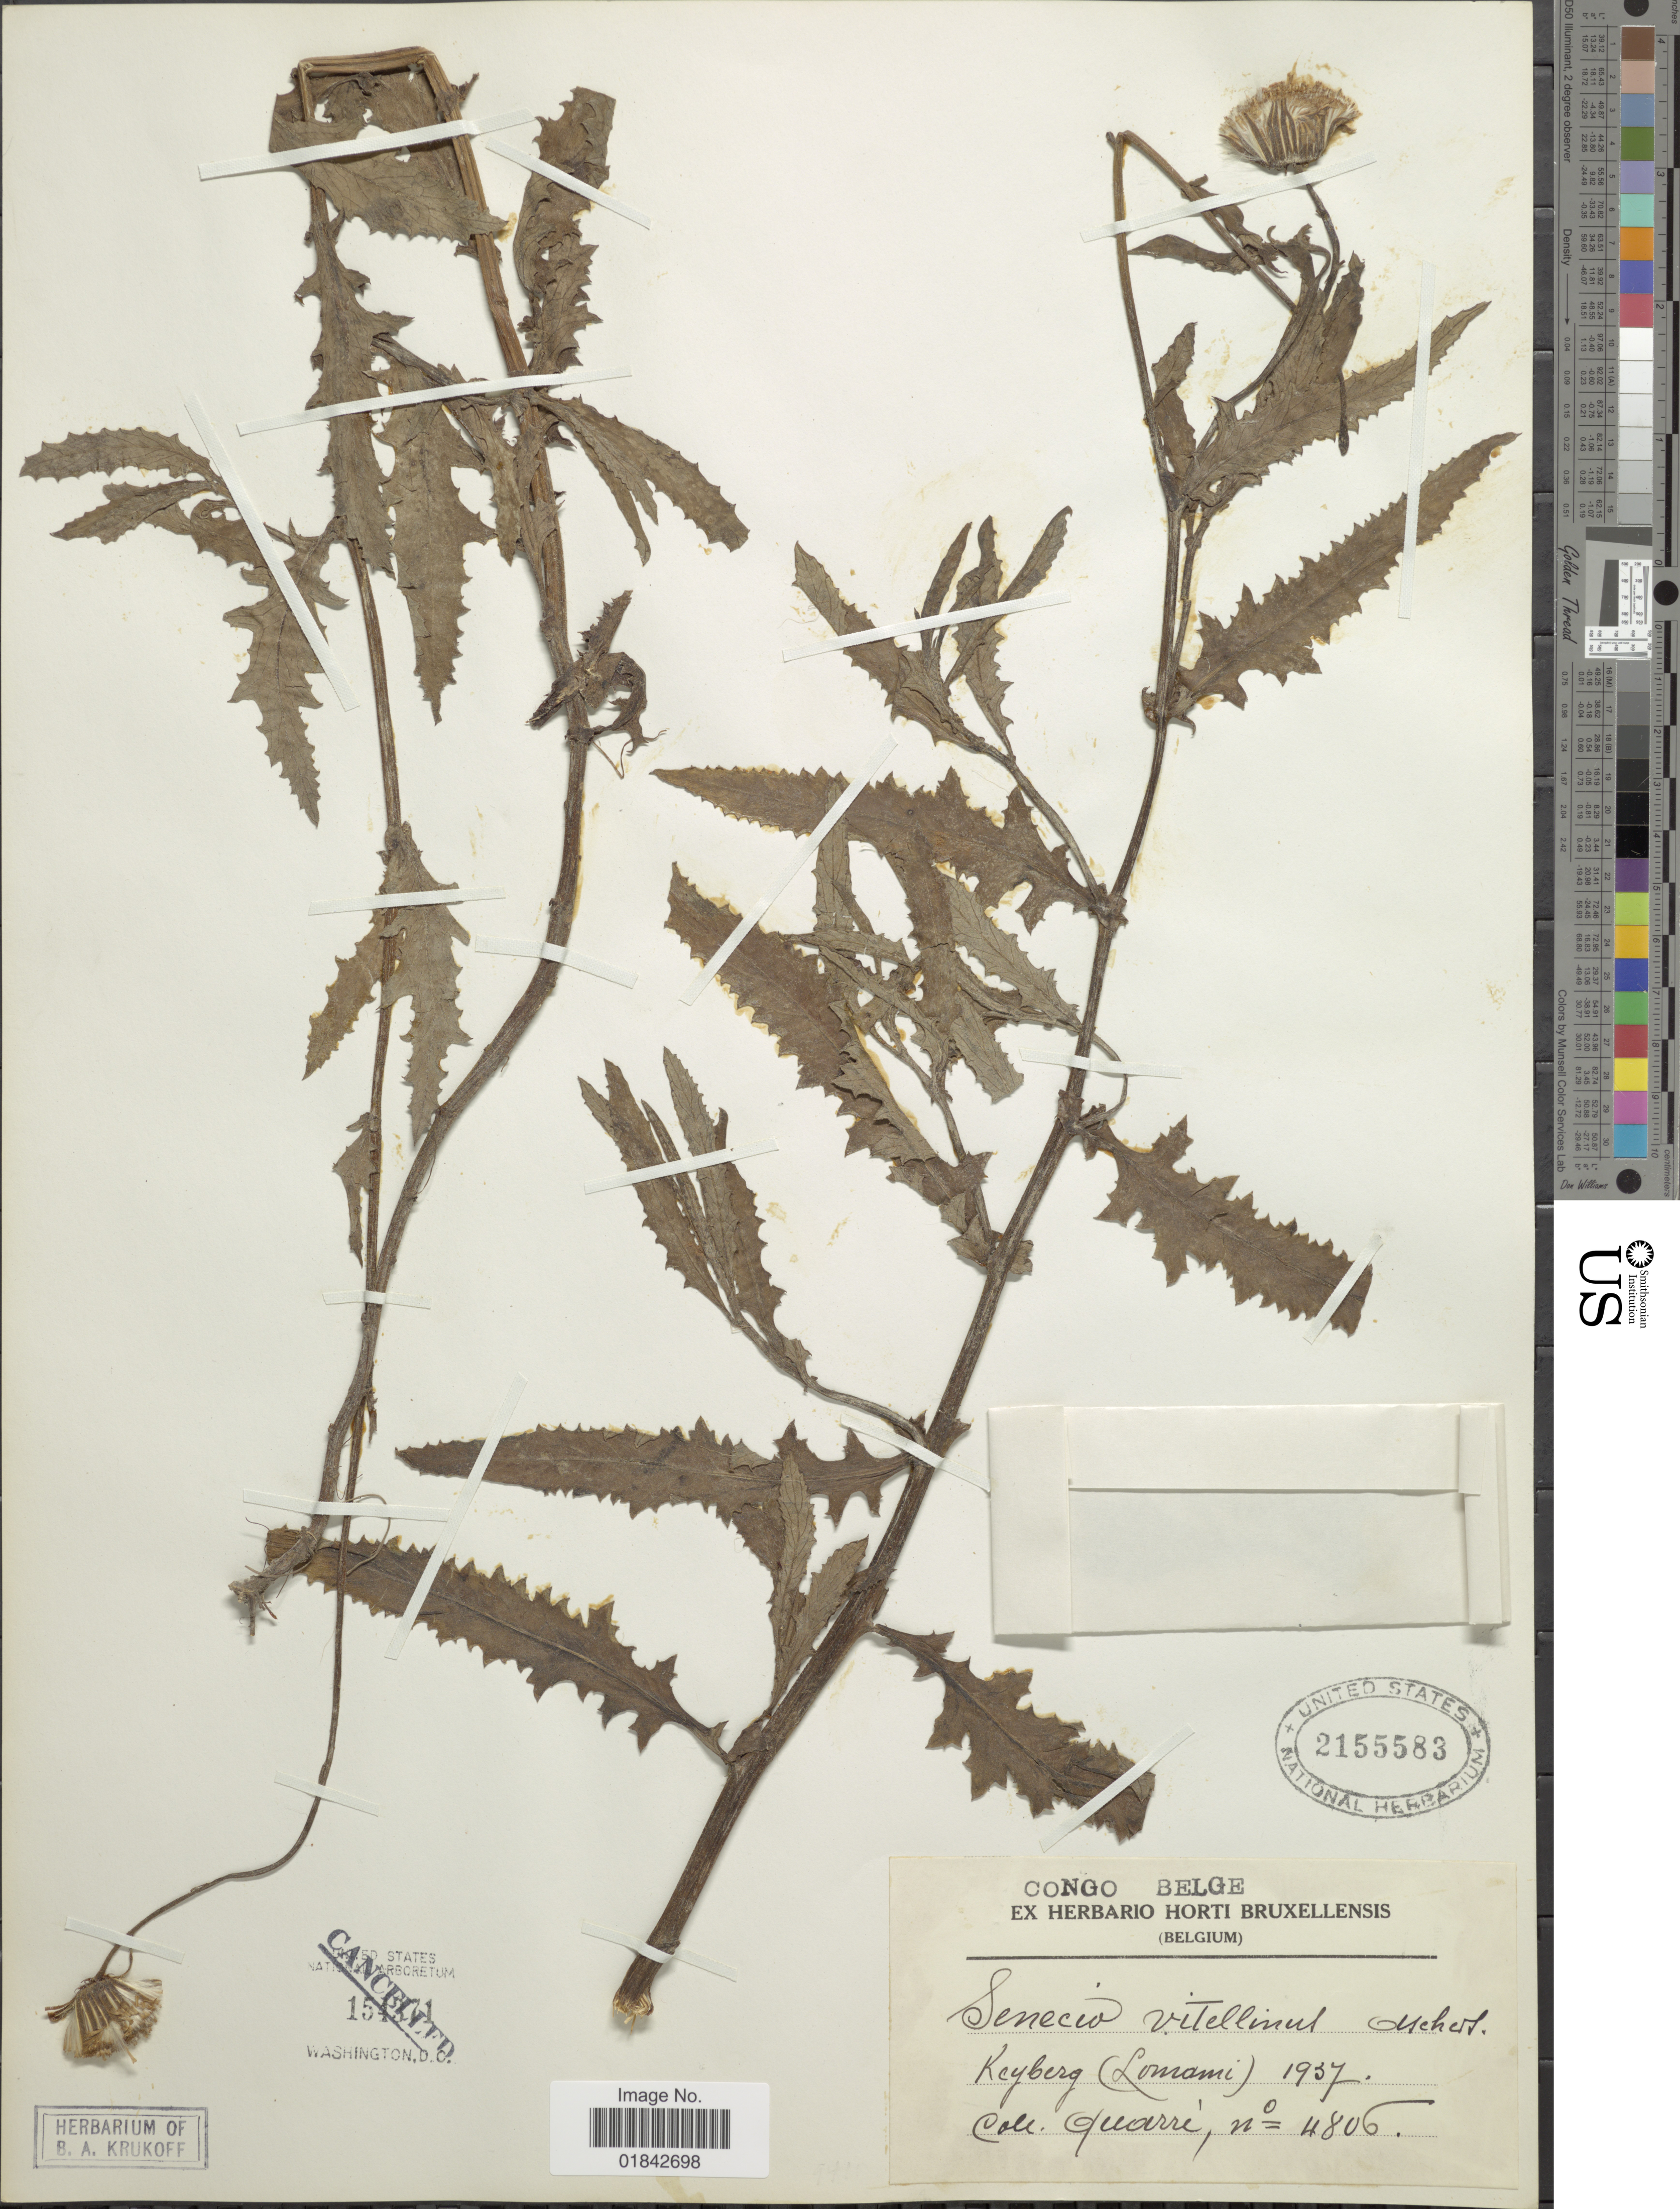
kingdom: Plantae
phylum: Tracheophyta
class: Magnoliopsida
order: Asterales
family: Asteraceae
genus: Senecio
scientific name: Senecio vitellinus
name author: Asch.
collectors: -. Guarre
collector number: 4806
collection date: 1937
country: Congo, Democratic Republic of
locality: Keyberg (Lomani), Congo Belge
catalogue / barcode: US 2155583